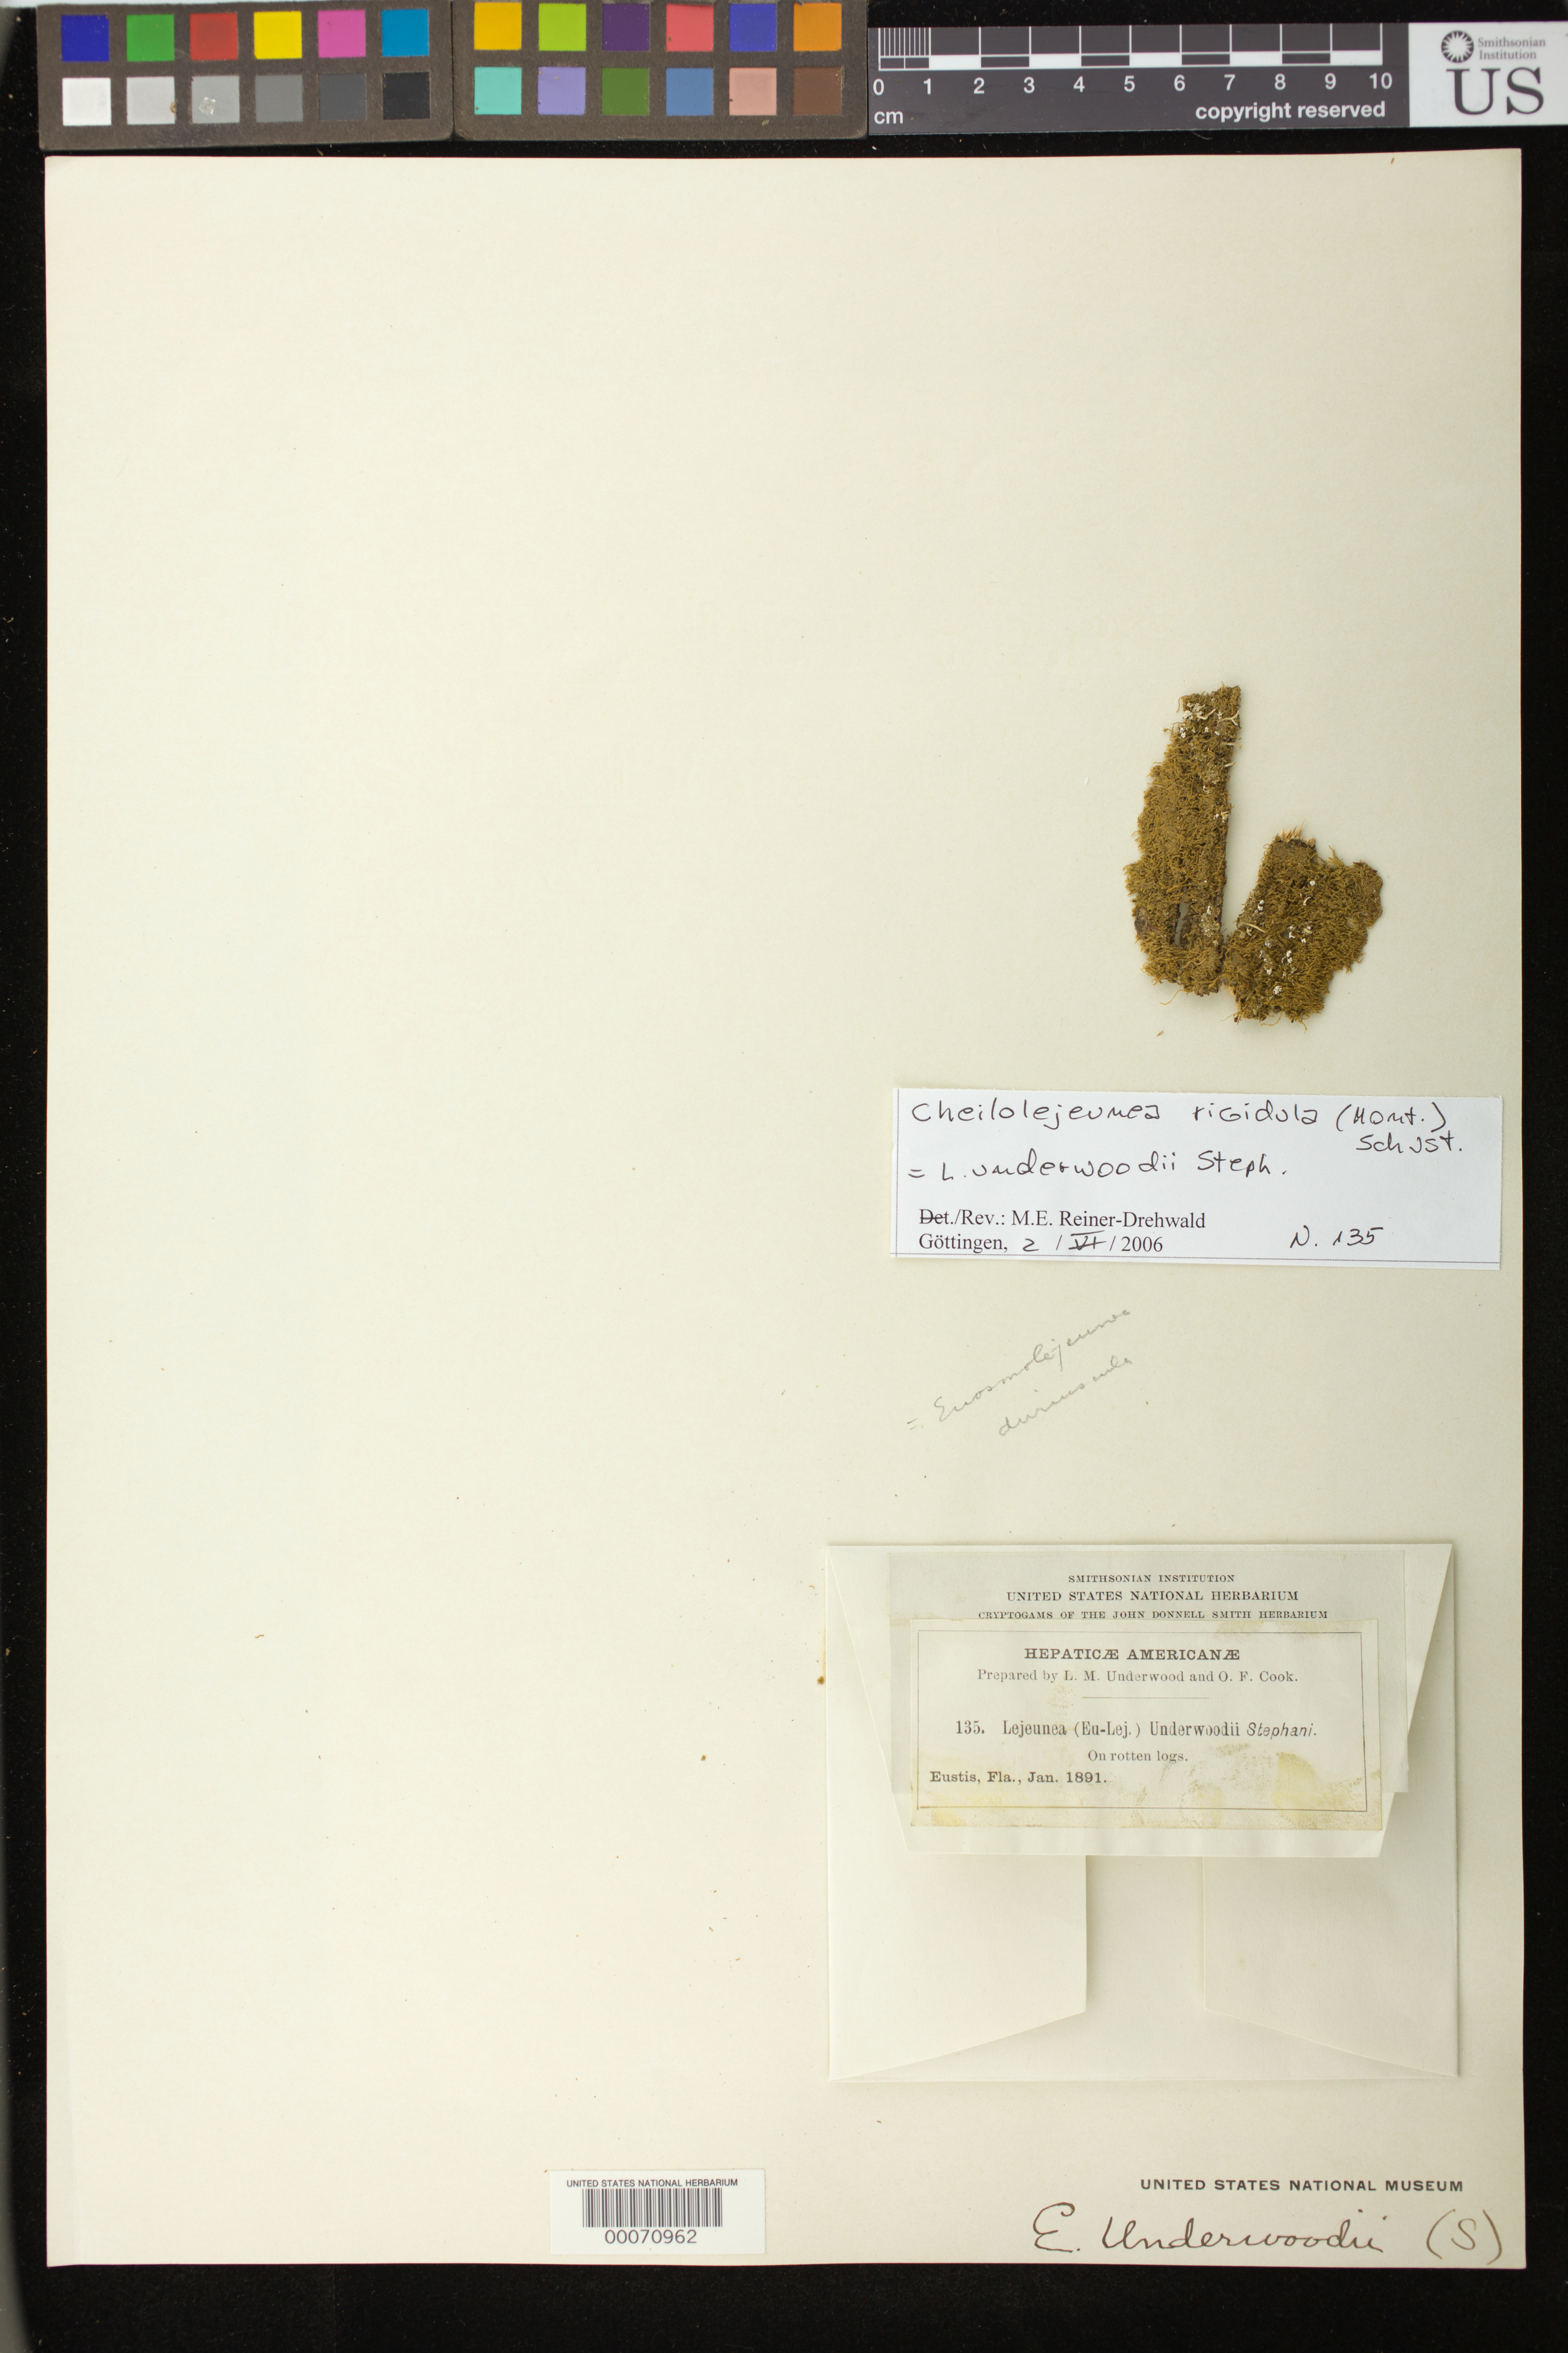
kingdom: Plantae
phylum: Marchantiophyta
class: Jungermanniopsida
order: Porellales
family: Lejeuneaceae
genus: Eulejeunea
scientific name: Eulejeunea underwoodii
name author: Steph.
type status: Type Collection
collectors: L. M. Underwood & O. F. Cook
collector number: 135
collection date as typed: Jan 1891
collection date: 1891-01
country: United States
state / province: Florida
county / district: Lake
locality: Eustis.